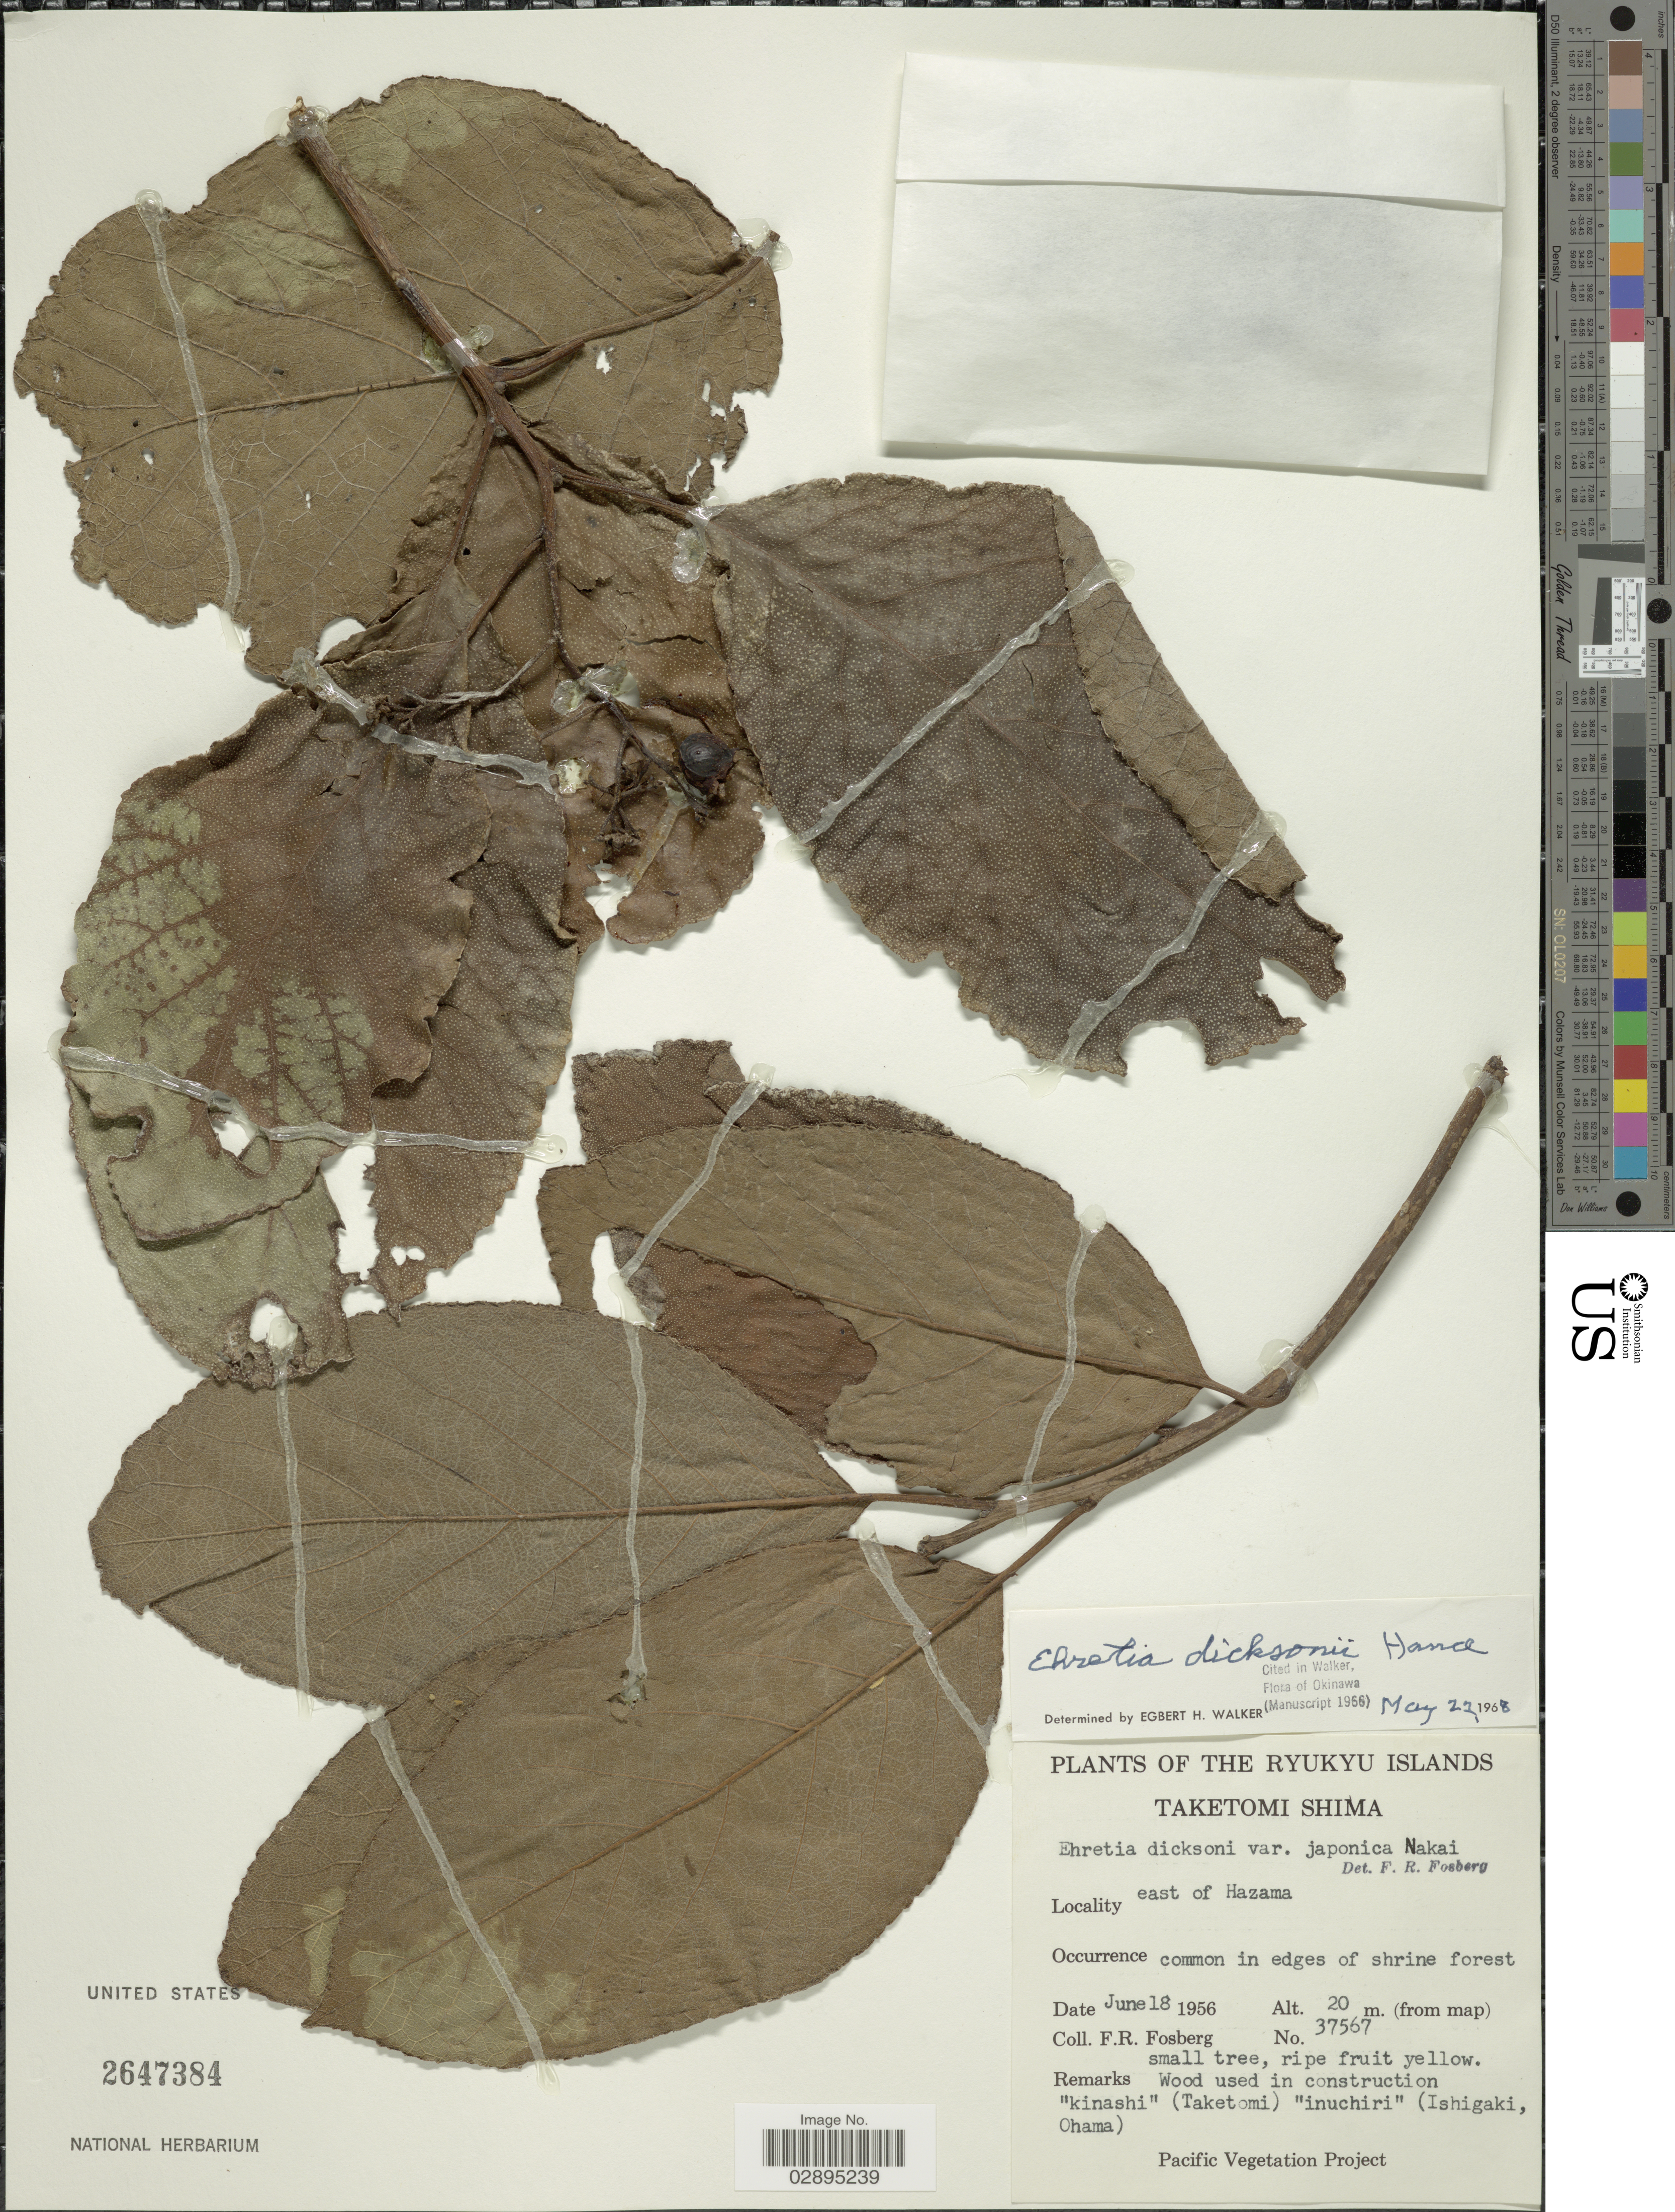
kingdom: Plantae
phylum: Tracheophyta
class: Magnoliopsida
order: Boraginales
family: Ehretiaceae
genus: Ehretia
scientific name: Ehretia dicksonii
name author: Hance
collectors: F. R. Fosberg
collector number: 37567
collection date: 1956-06-18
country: Japan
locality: Ryukyu Islands. Taketomi Shima. East of Hazama.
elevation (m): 20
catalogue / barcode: US 2647384